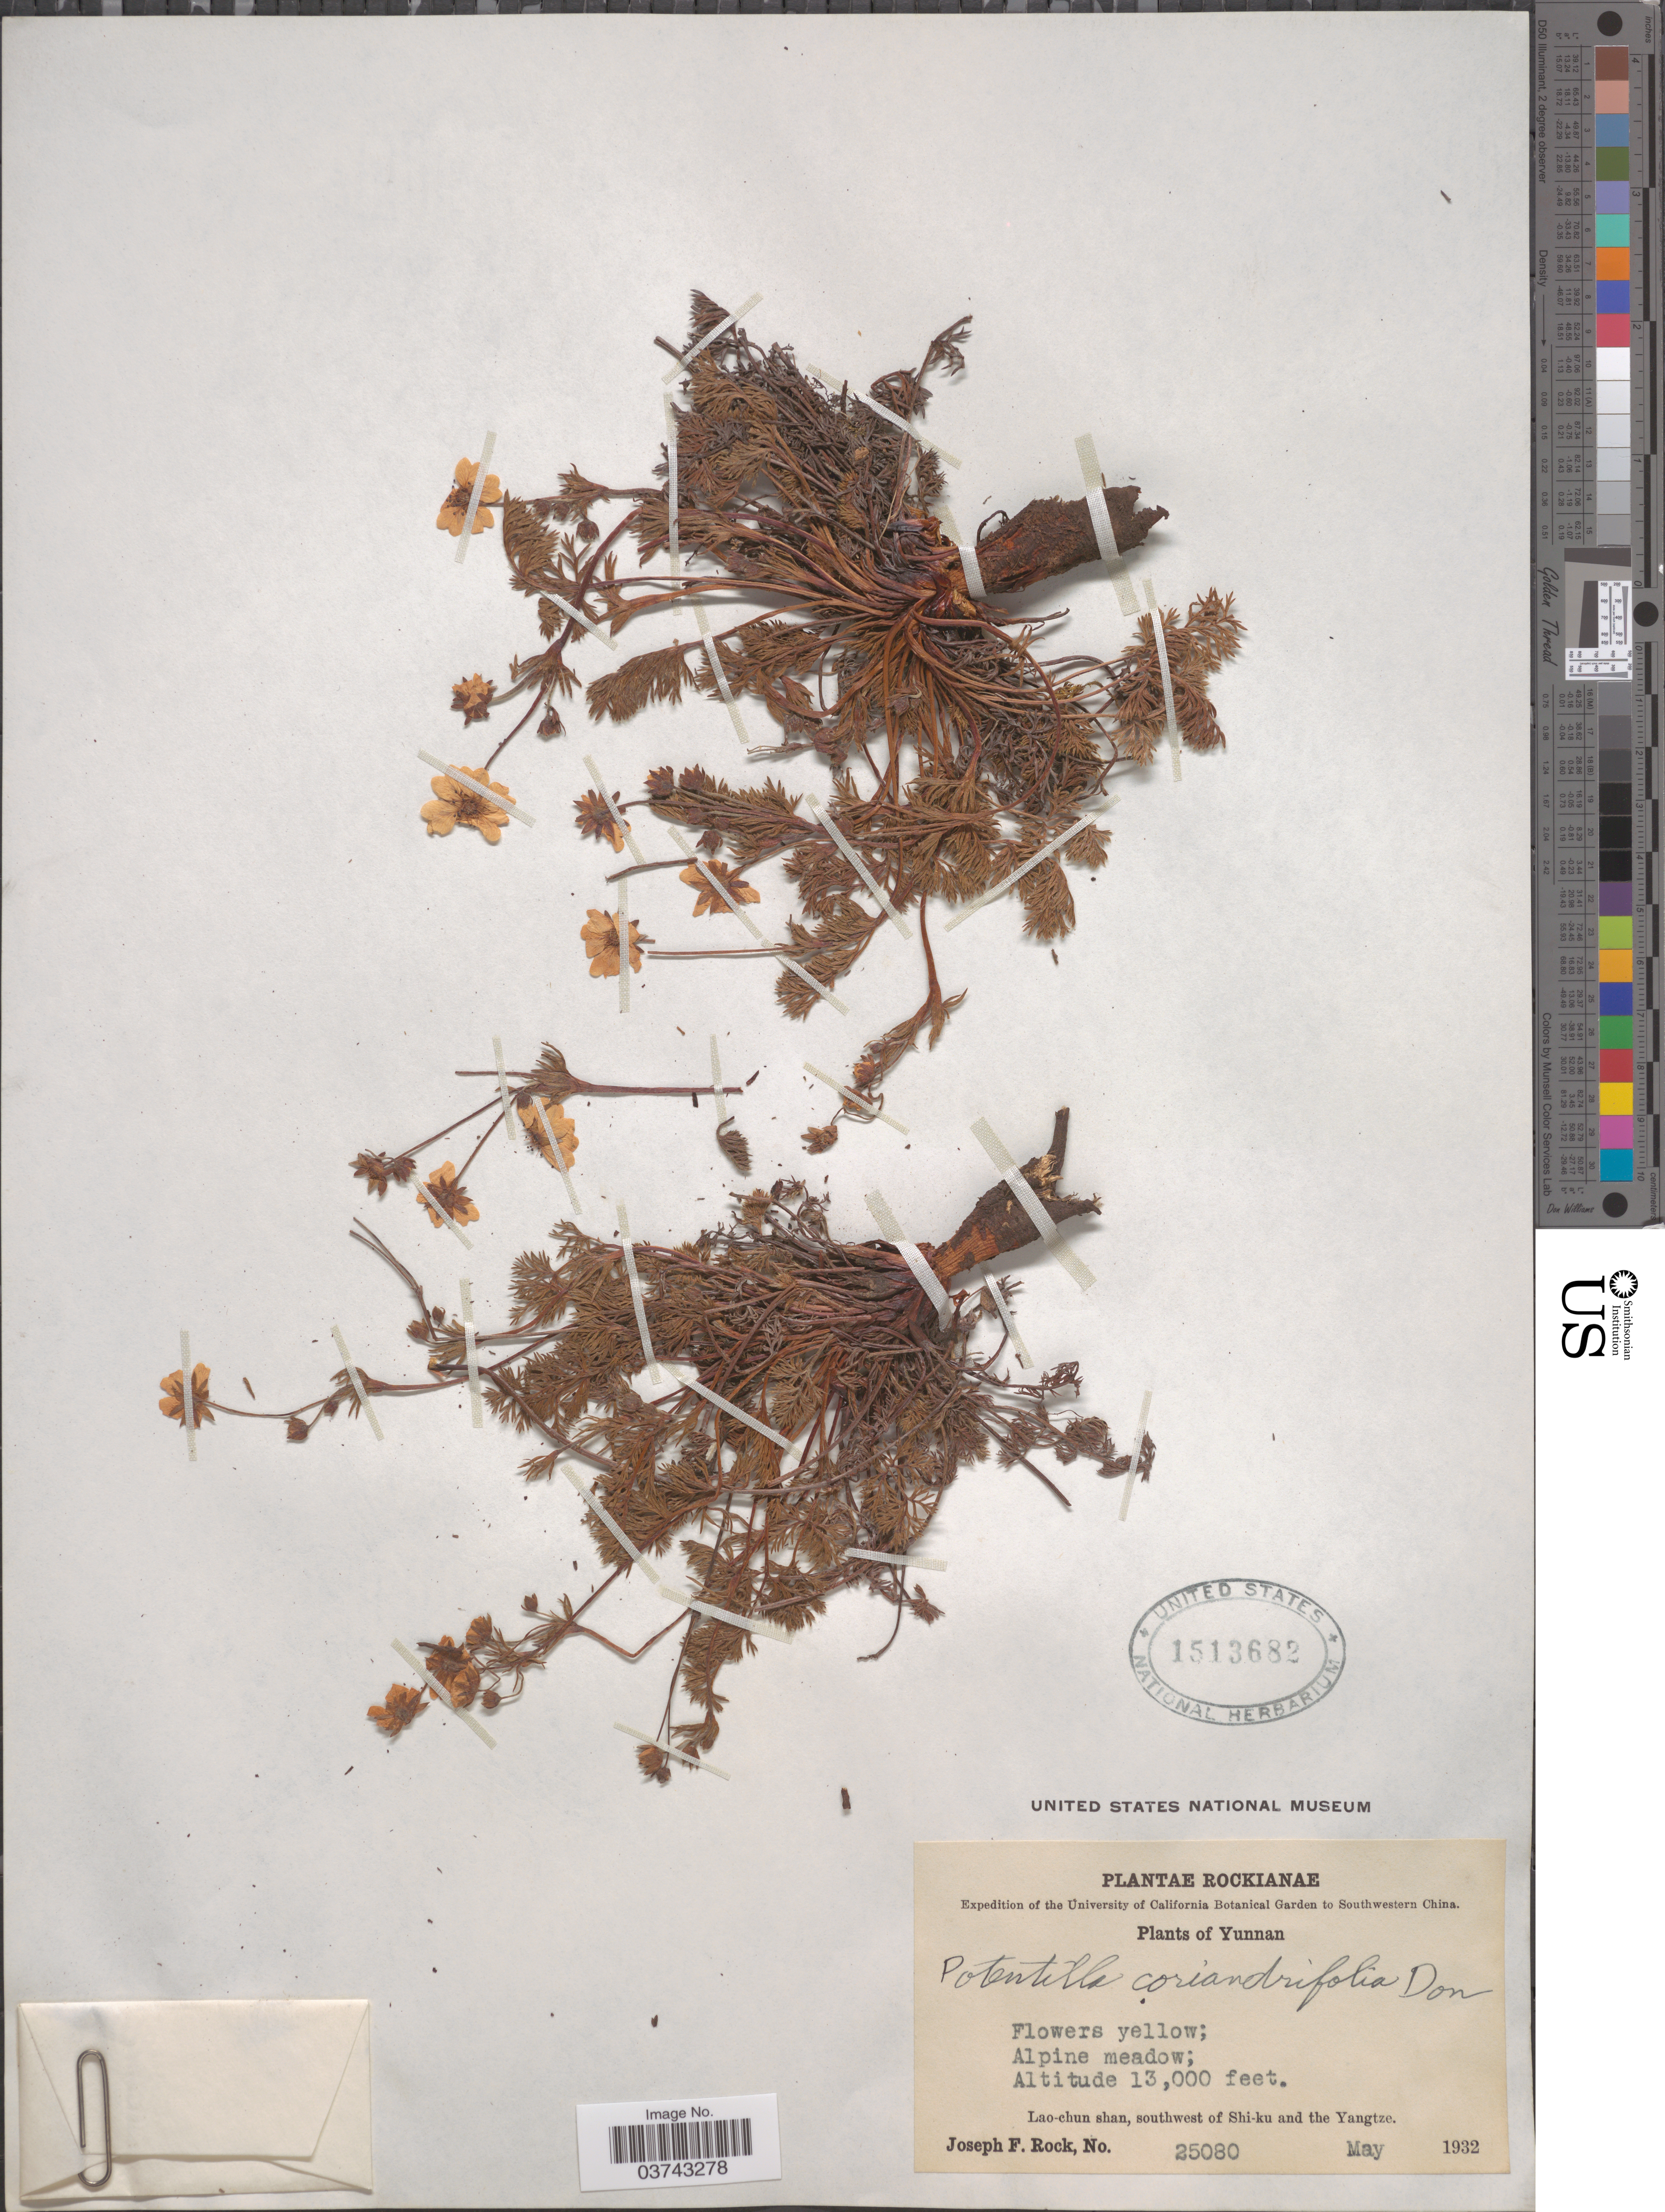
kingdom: Plantae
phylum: Tracheophyta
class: Magnoliopsida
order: Rosales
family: Rosaceae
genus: Potentilla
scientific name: Potentilla coriandrifolia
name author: D. Don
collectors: J. F. Rock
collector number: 25080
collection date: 1932-05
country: China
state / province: Yunnan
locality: Southwestern China. Lao-chun shan, southwest of Shi-ku and the Yangtze.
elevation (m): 3962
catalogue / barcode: US 1513682